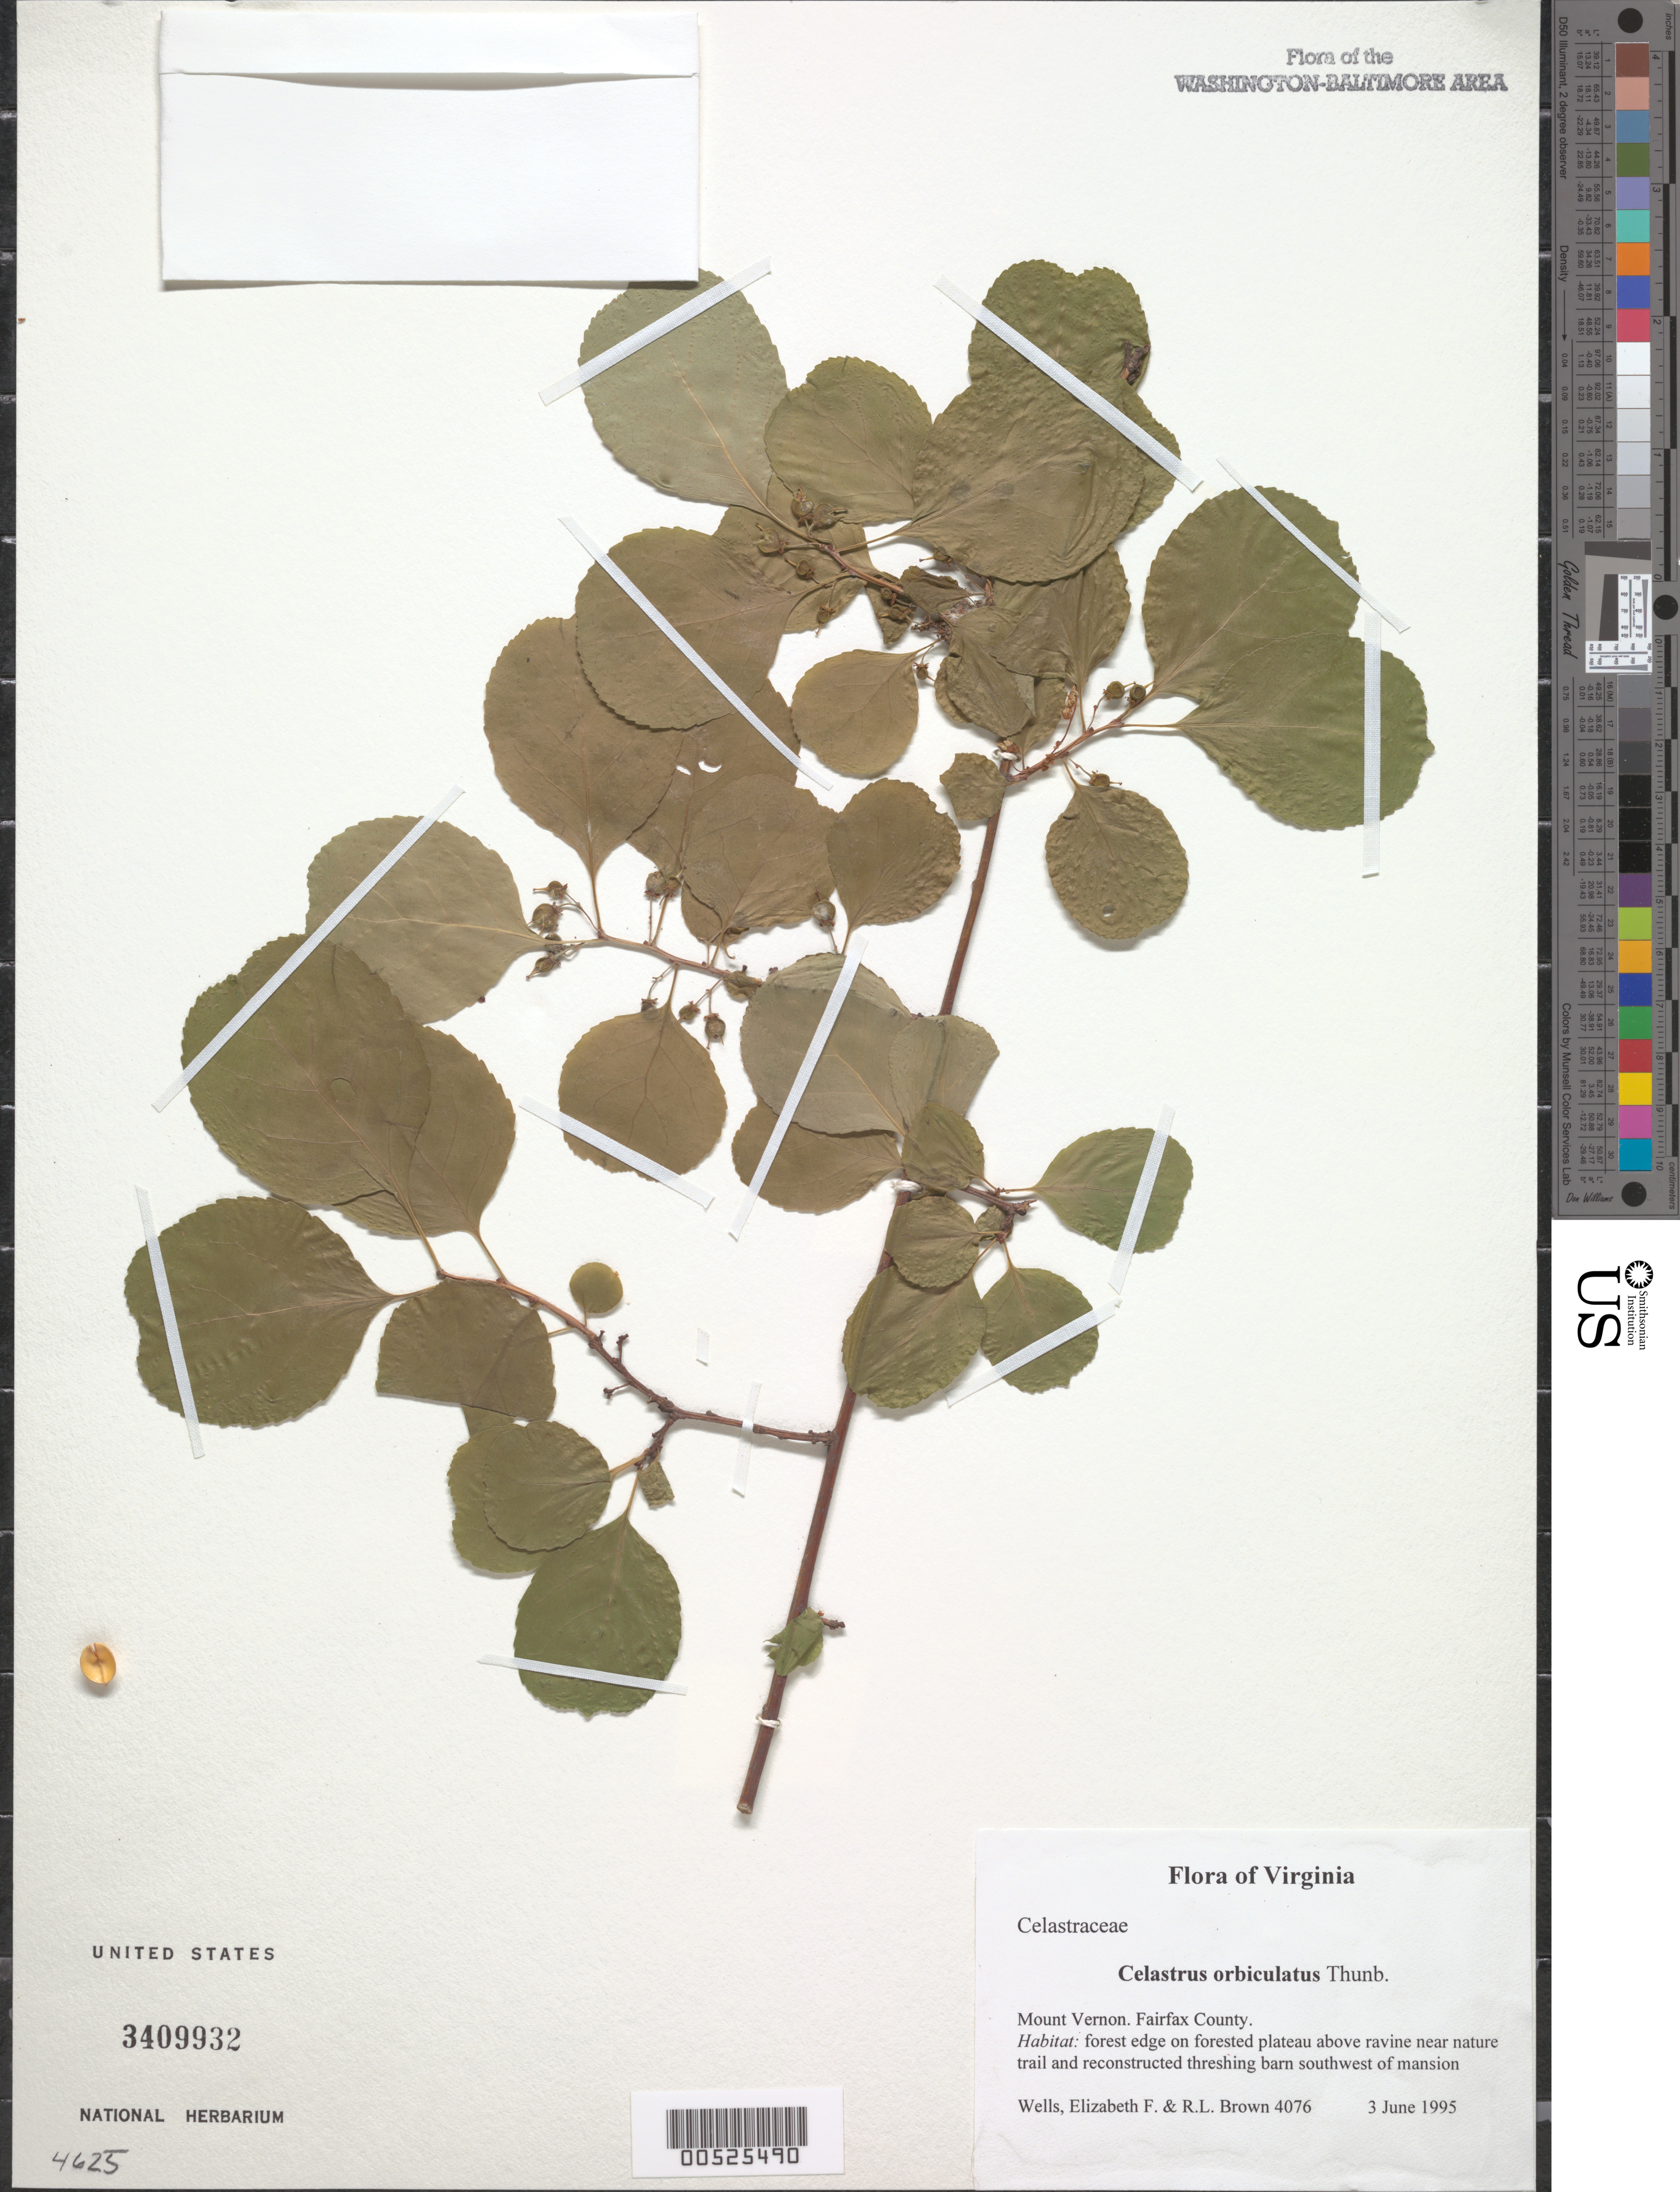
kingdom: Plantae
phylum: Tracheophyta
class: Magnoliopsida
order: Celastrales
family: Celastraceae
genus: Celastrus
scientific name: Celastrus orbiculatus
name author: Thunb.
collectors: E. F. Wells & R. L. Brown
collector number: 4076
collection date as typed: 03 Jun 1995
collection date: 1995-06-03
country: United States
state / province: Virginia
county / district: Fairfax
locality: Mount Vernon. Reconstructed threshing barn sw of mansion.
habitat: Forest edge on forested plateau above ravine.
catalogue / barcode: US 3409932